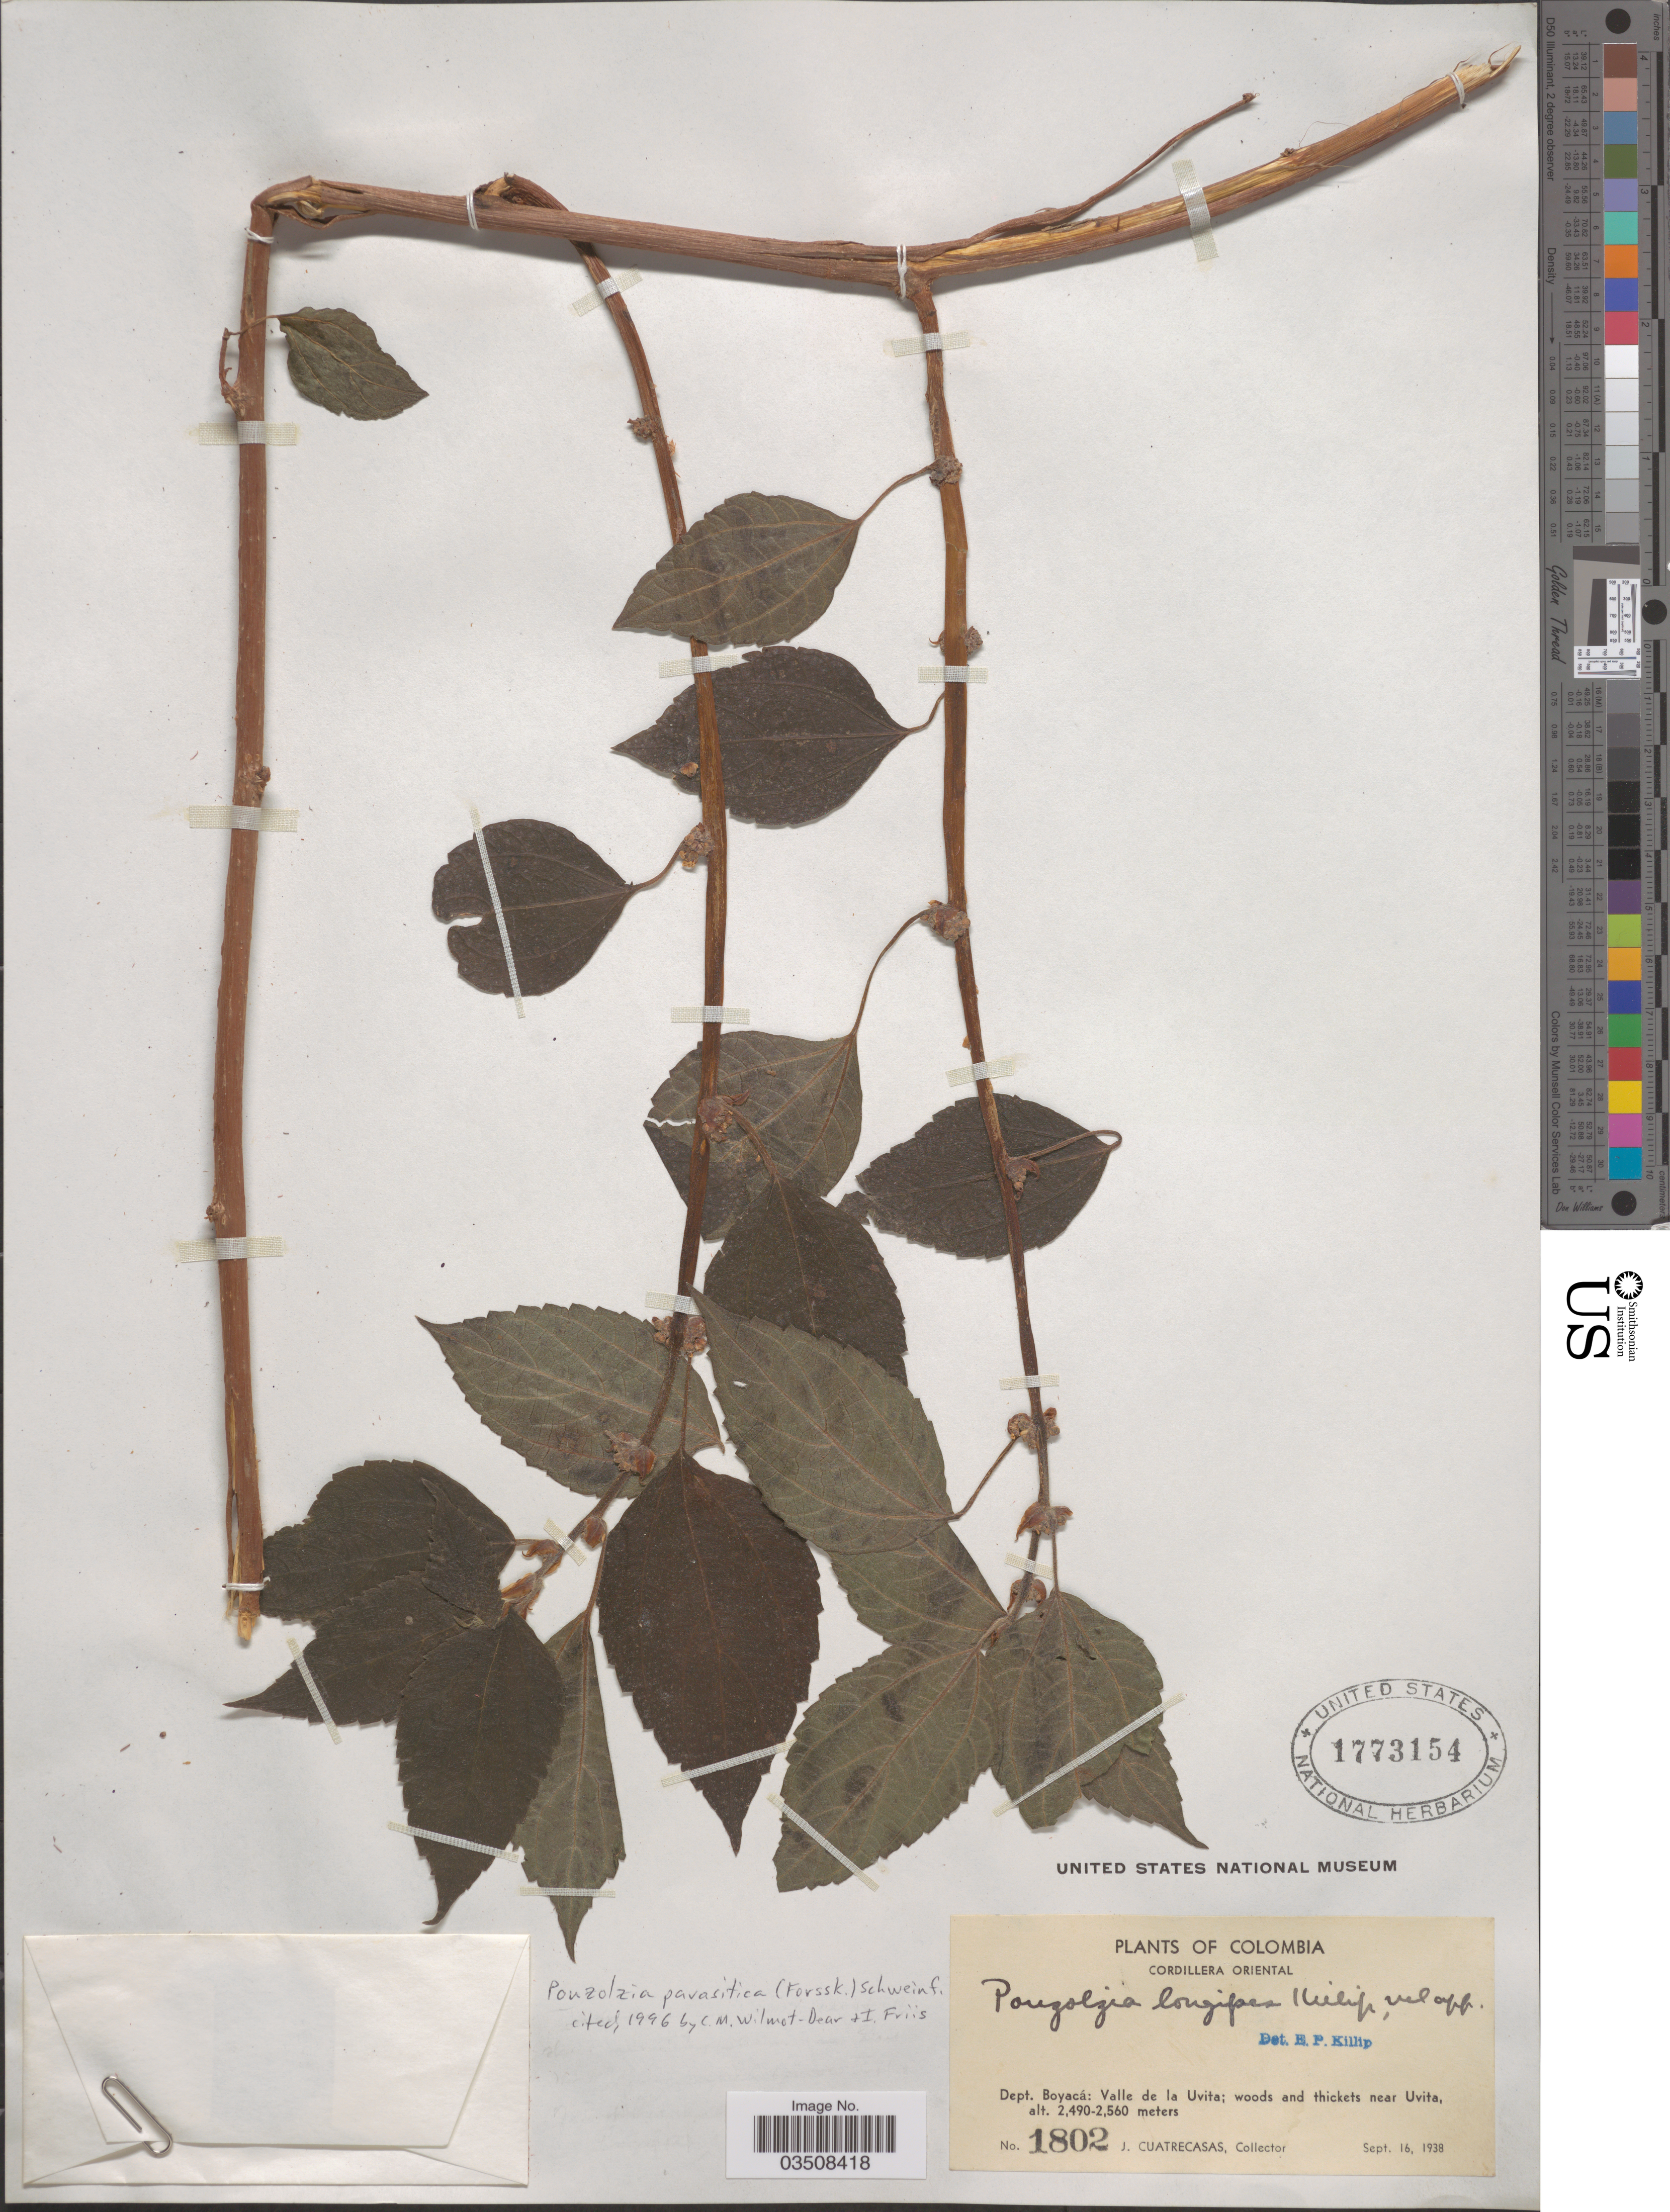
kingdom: Plantae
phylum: Tracheophyta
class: Magnoliopsida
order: Rosales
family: Urticaceae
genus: Pouzolzia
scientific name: Pouzolzia parasitica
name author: (Forssk.) Schweinf.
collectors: J. Cuatrecasas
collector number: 1802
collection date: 1938-09-16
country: Colombia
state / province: Boyacá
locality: Cordillera Oriental. Dept. Boyacá: Valle de la Uvita; woods and thickets near Uvita.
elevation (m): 2490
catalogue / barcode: US 1773154